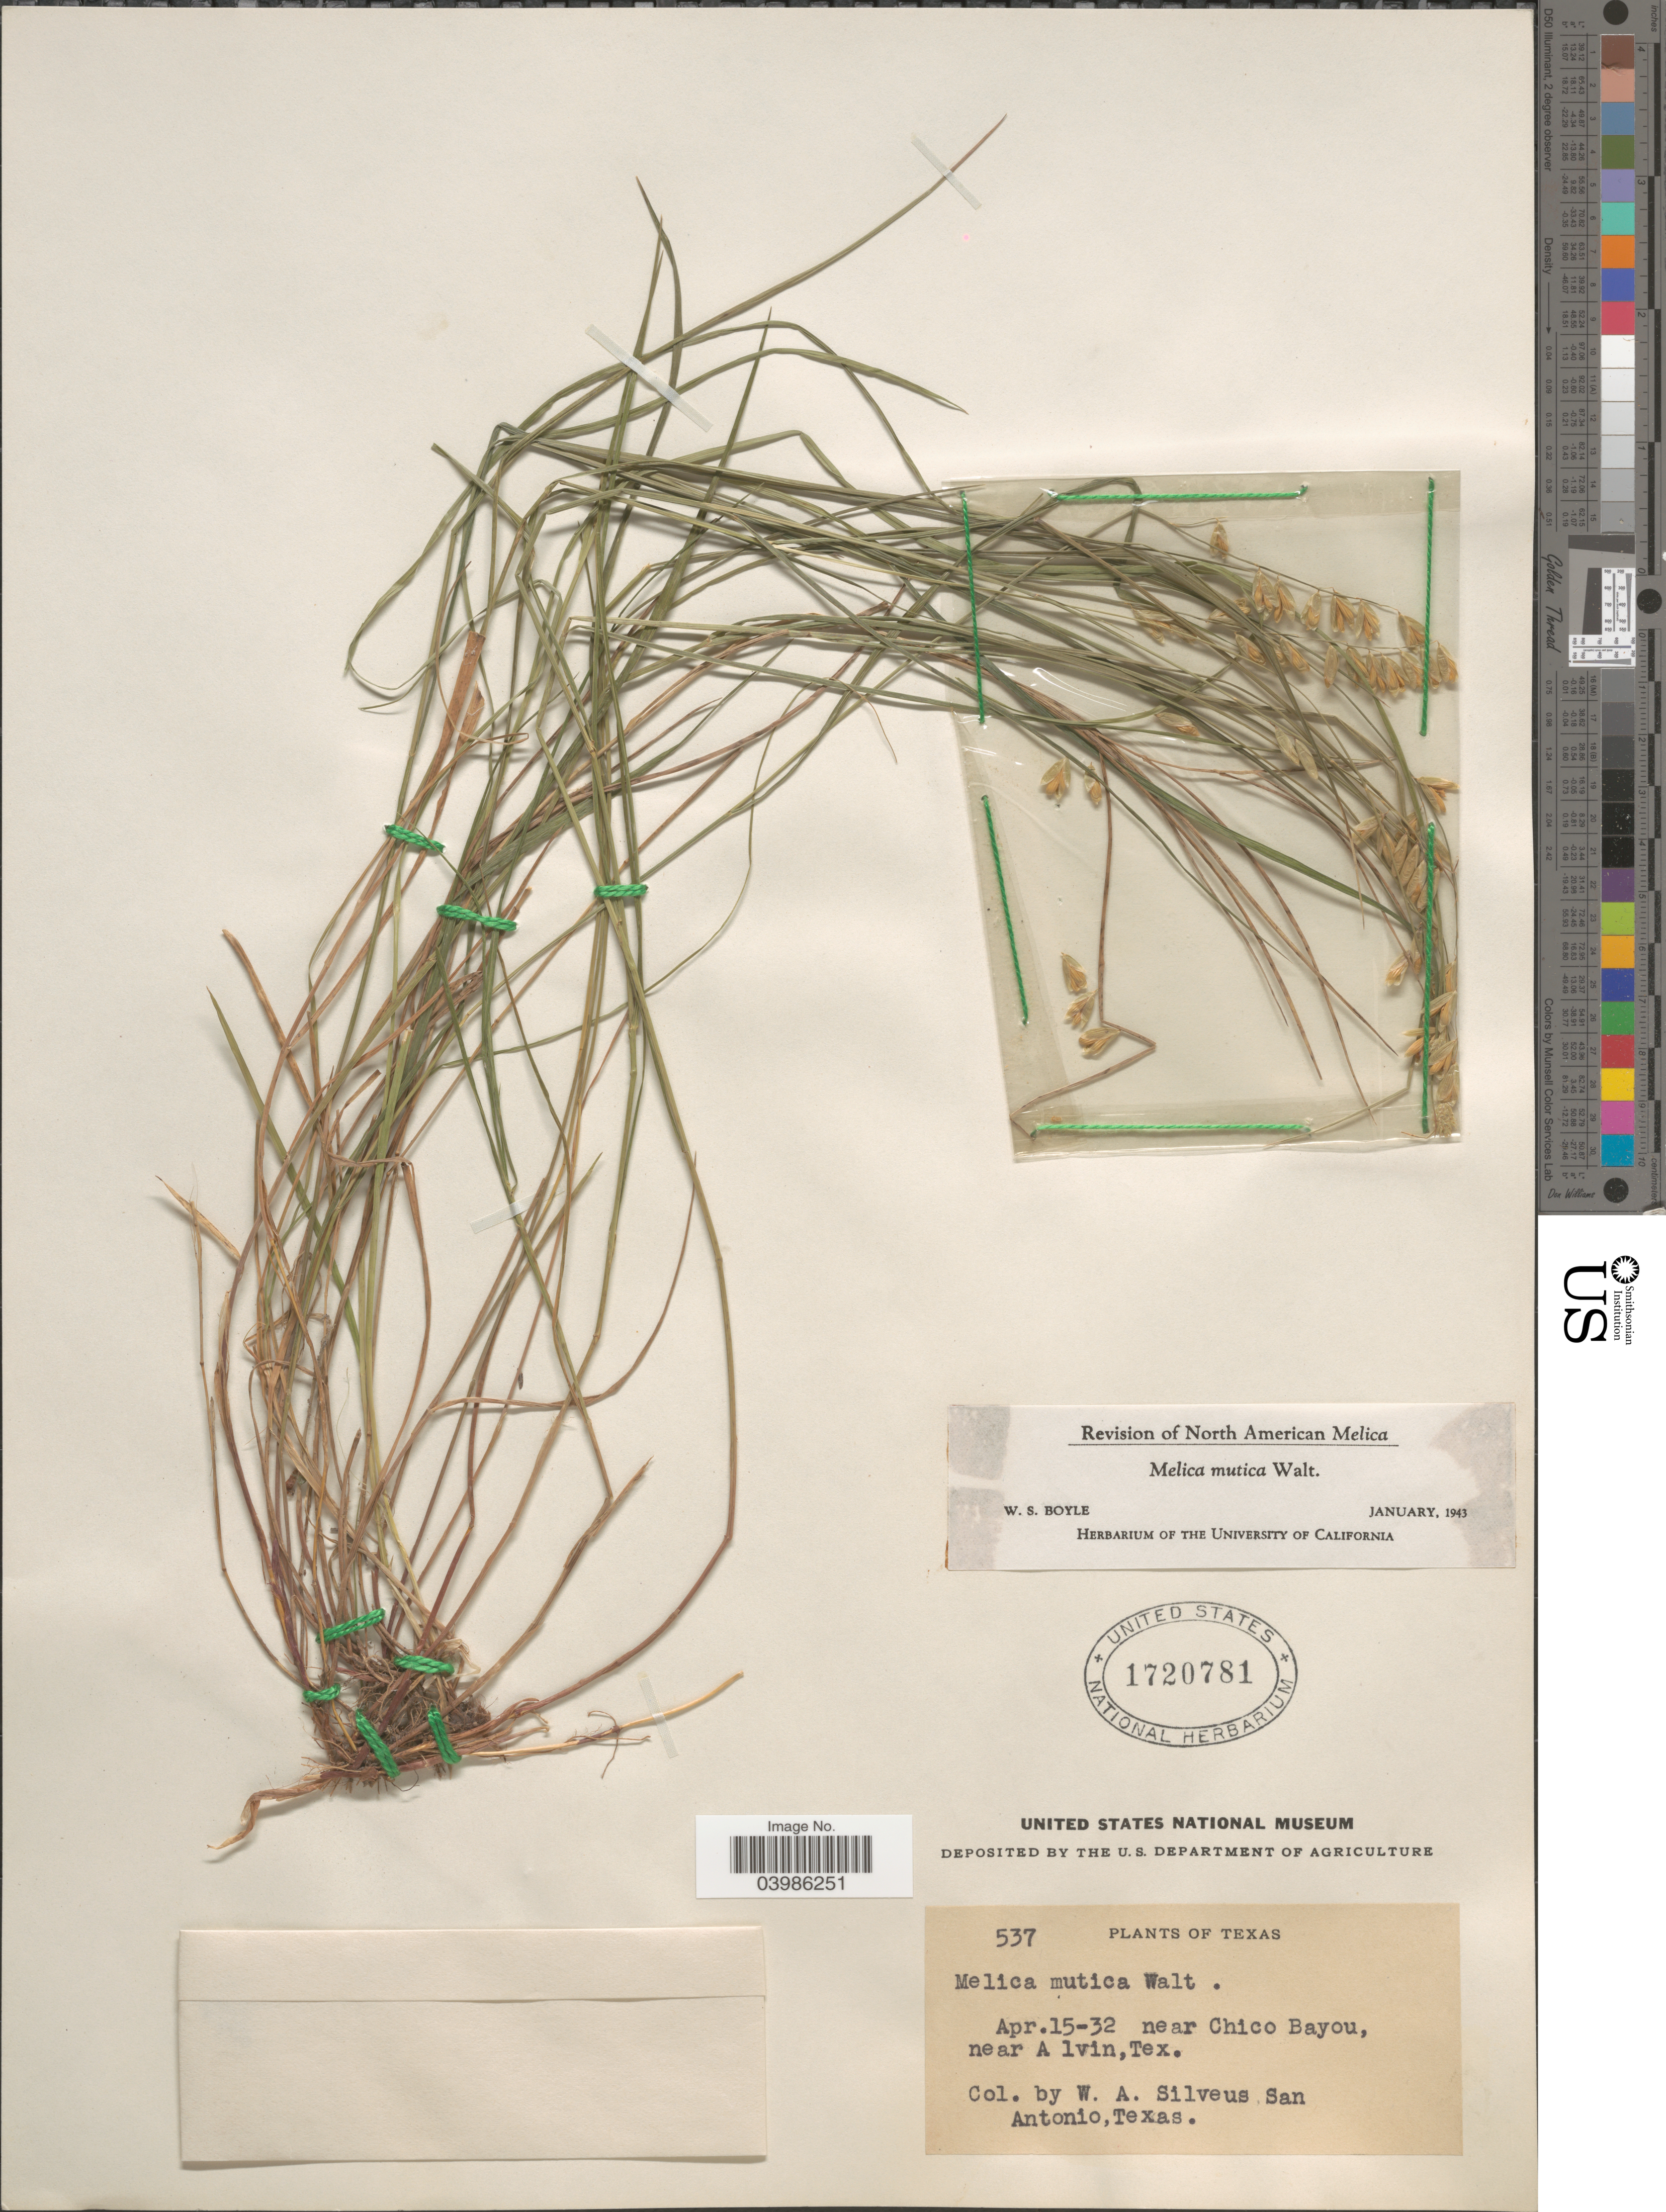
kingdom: Plantae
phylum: Tracheophyta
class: Liliopsida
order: Poales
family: Poaceae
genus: Melica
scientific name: Melica mutica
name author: Walter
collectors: W. Silveus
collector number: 537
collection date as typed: Transcribed d/m/y: 15/4/32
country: United States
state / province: Texas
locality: Near Chico Bayou, near Alvin.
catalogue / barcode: US 1720781